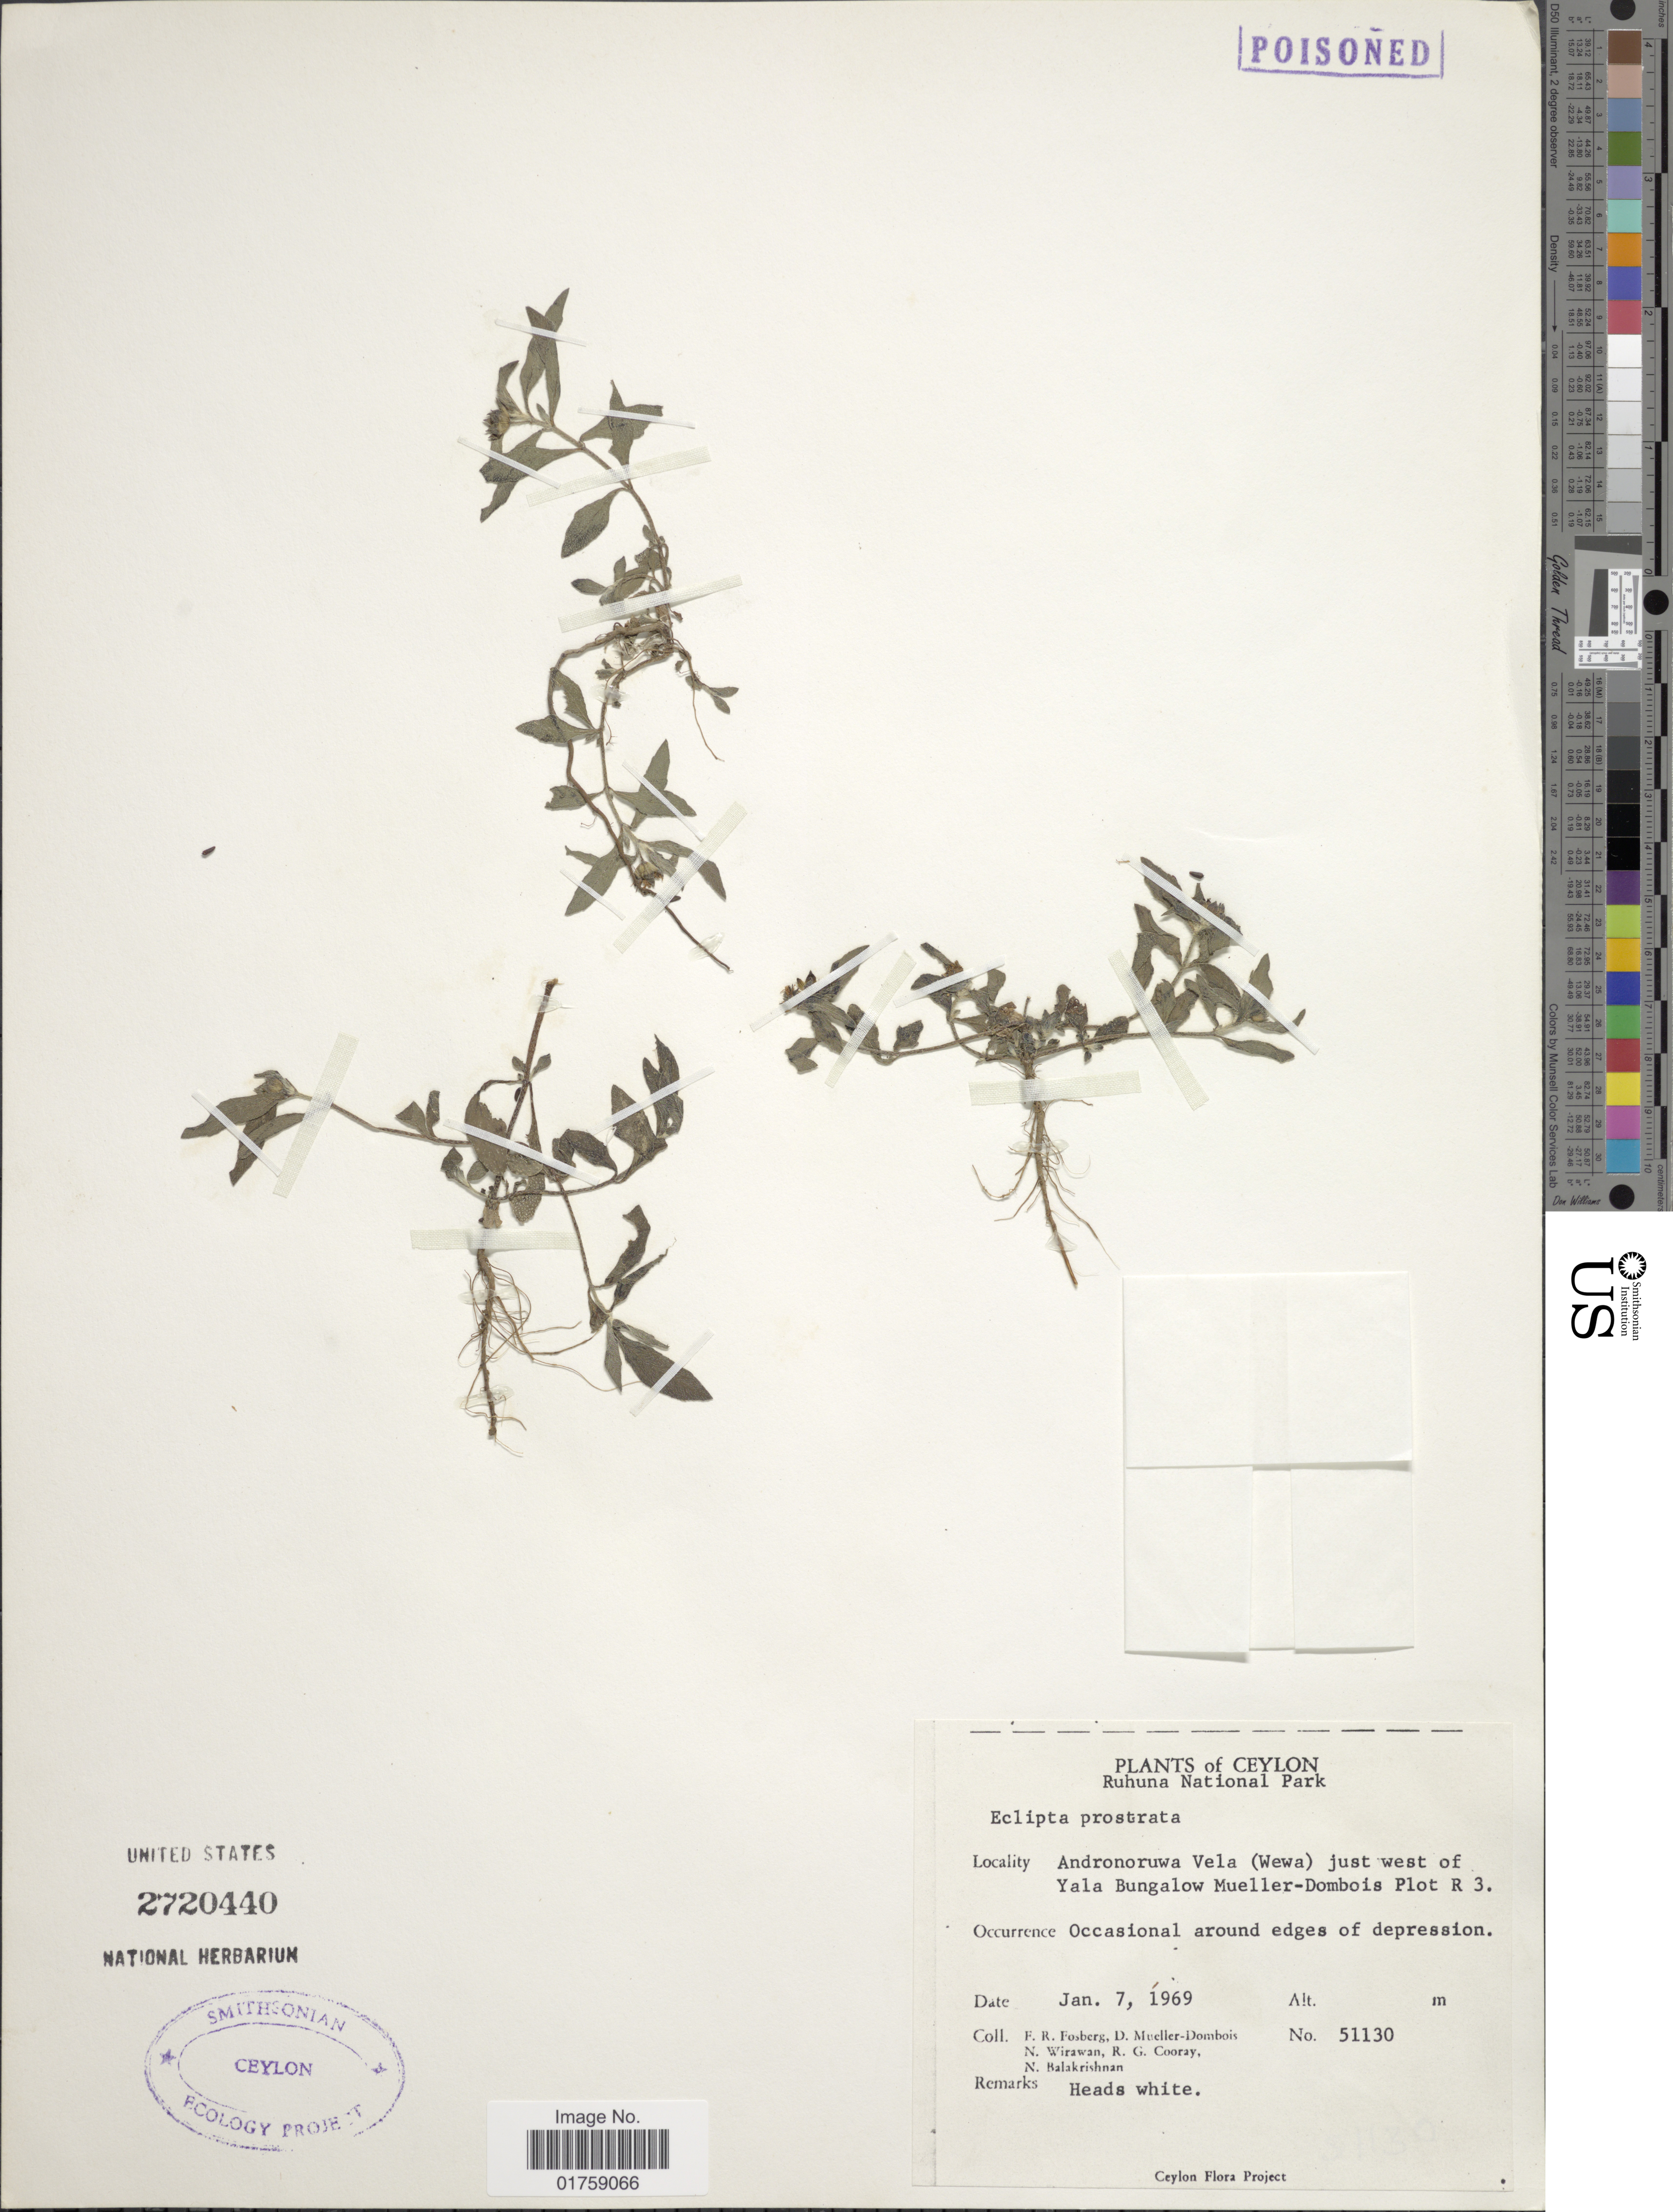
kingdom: Plantae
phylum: Tracheophyta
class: Magnoliopsida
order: Asterales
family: Asteraceae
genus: Eclipta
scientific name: Eclipta prostrata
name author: (L.) L.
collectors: F. R. Fosberg, D. Mueller-Dombois, N. Wirawan, R. Cooray & N. Balakrishnan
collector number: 51130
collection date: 1969-01-07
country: Sri Lanka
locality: Ceylon. Ruhuna National park. Andronoruwa Vela (Wewa) just west of Yala Bungalow Mueller-Dombois Plot R 3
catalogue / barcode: US 2720440